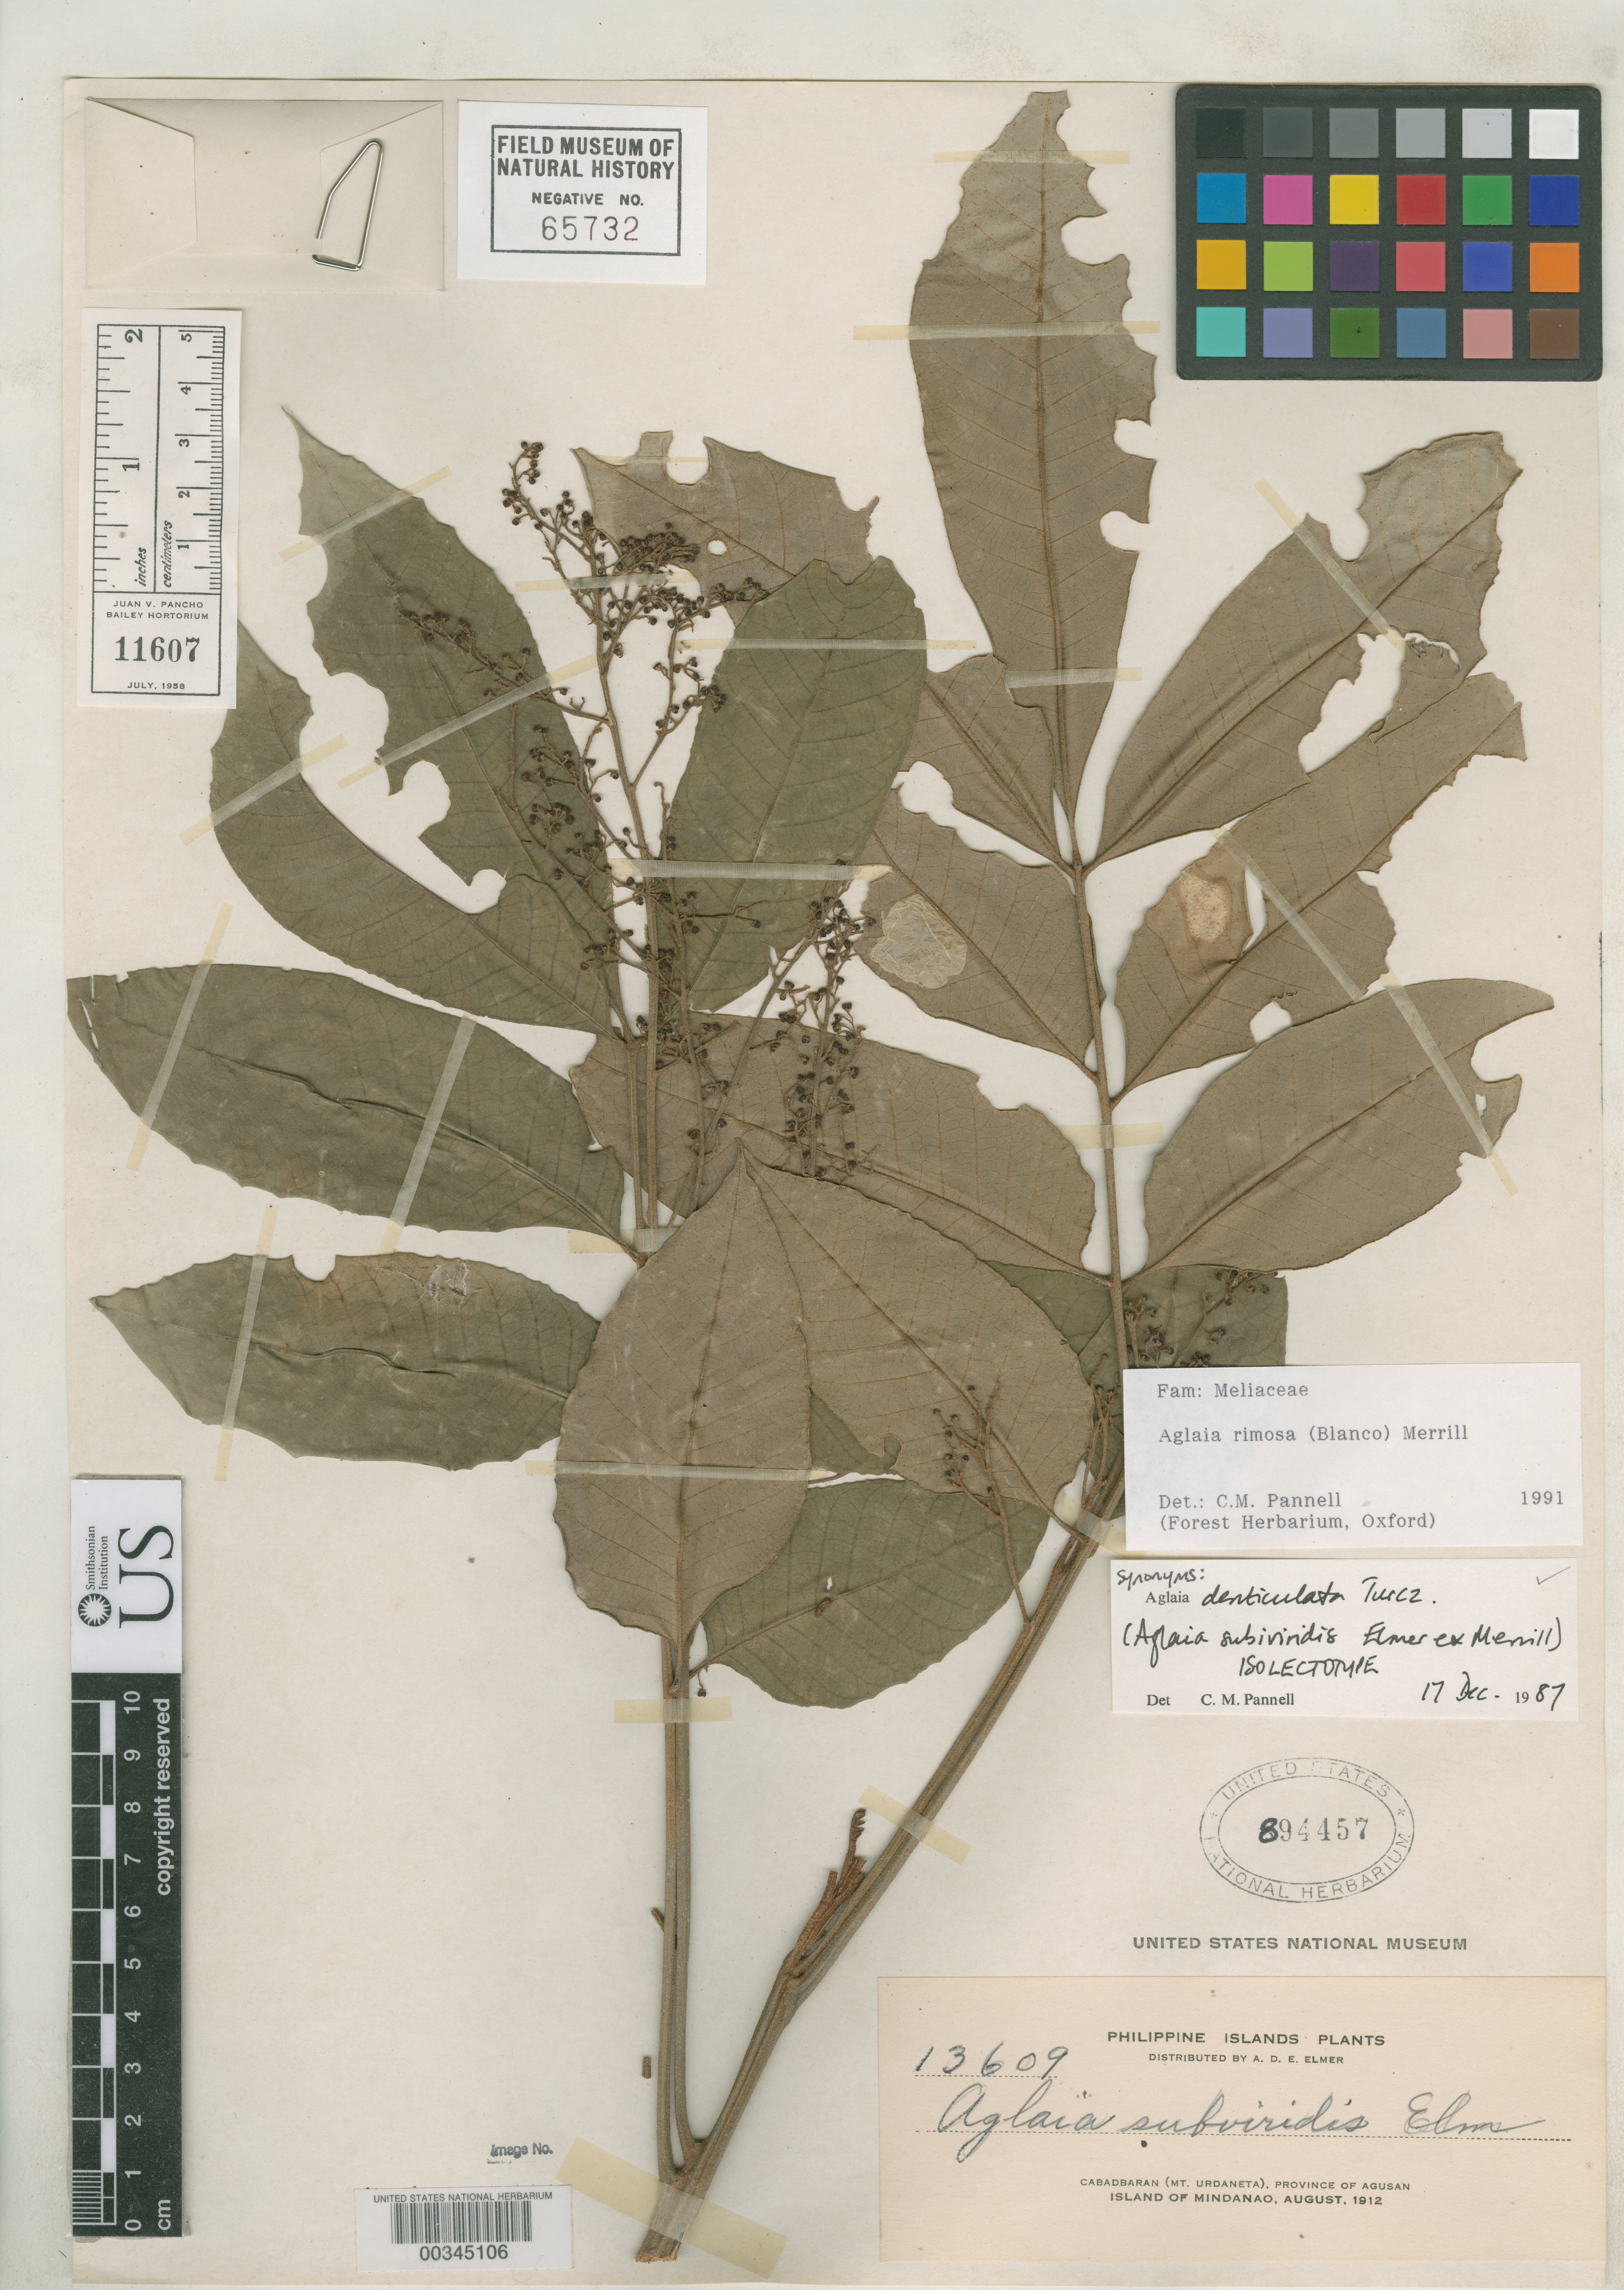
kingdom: Plantae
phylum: Tracheophyta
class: Magnoliopsida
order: Sapindales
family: Meliaceae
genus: Aglaia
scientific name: Aglaia subviridis Elmer, nom. inval.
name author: Elmer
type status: Voucher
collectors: A. D. E. Elmer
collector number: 13609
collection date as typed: Aug 1912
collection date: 1912-08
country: Philippines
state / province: Caraga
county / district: Agusan del Norte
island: Mindanao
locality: Cabadbaran Peaks.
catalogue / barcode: US 894457